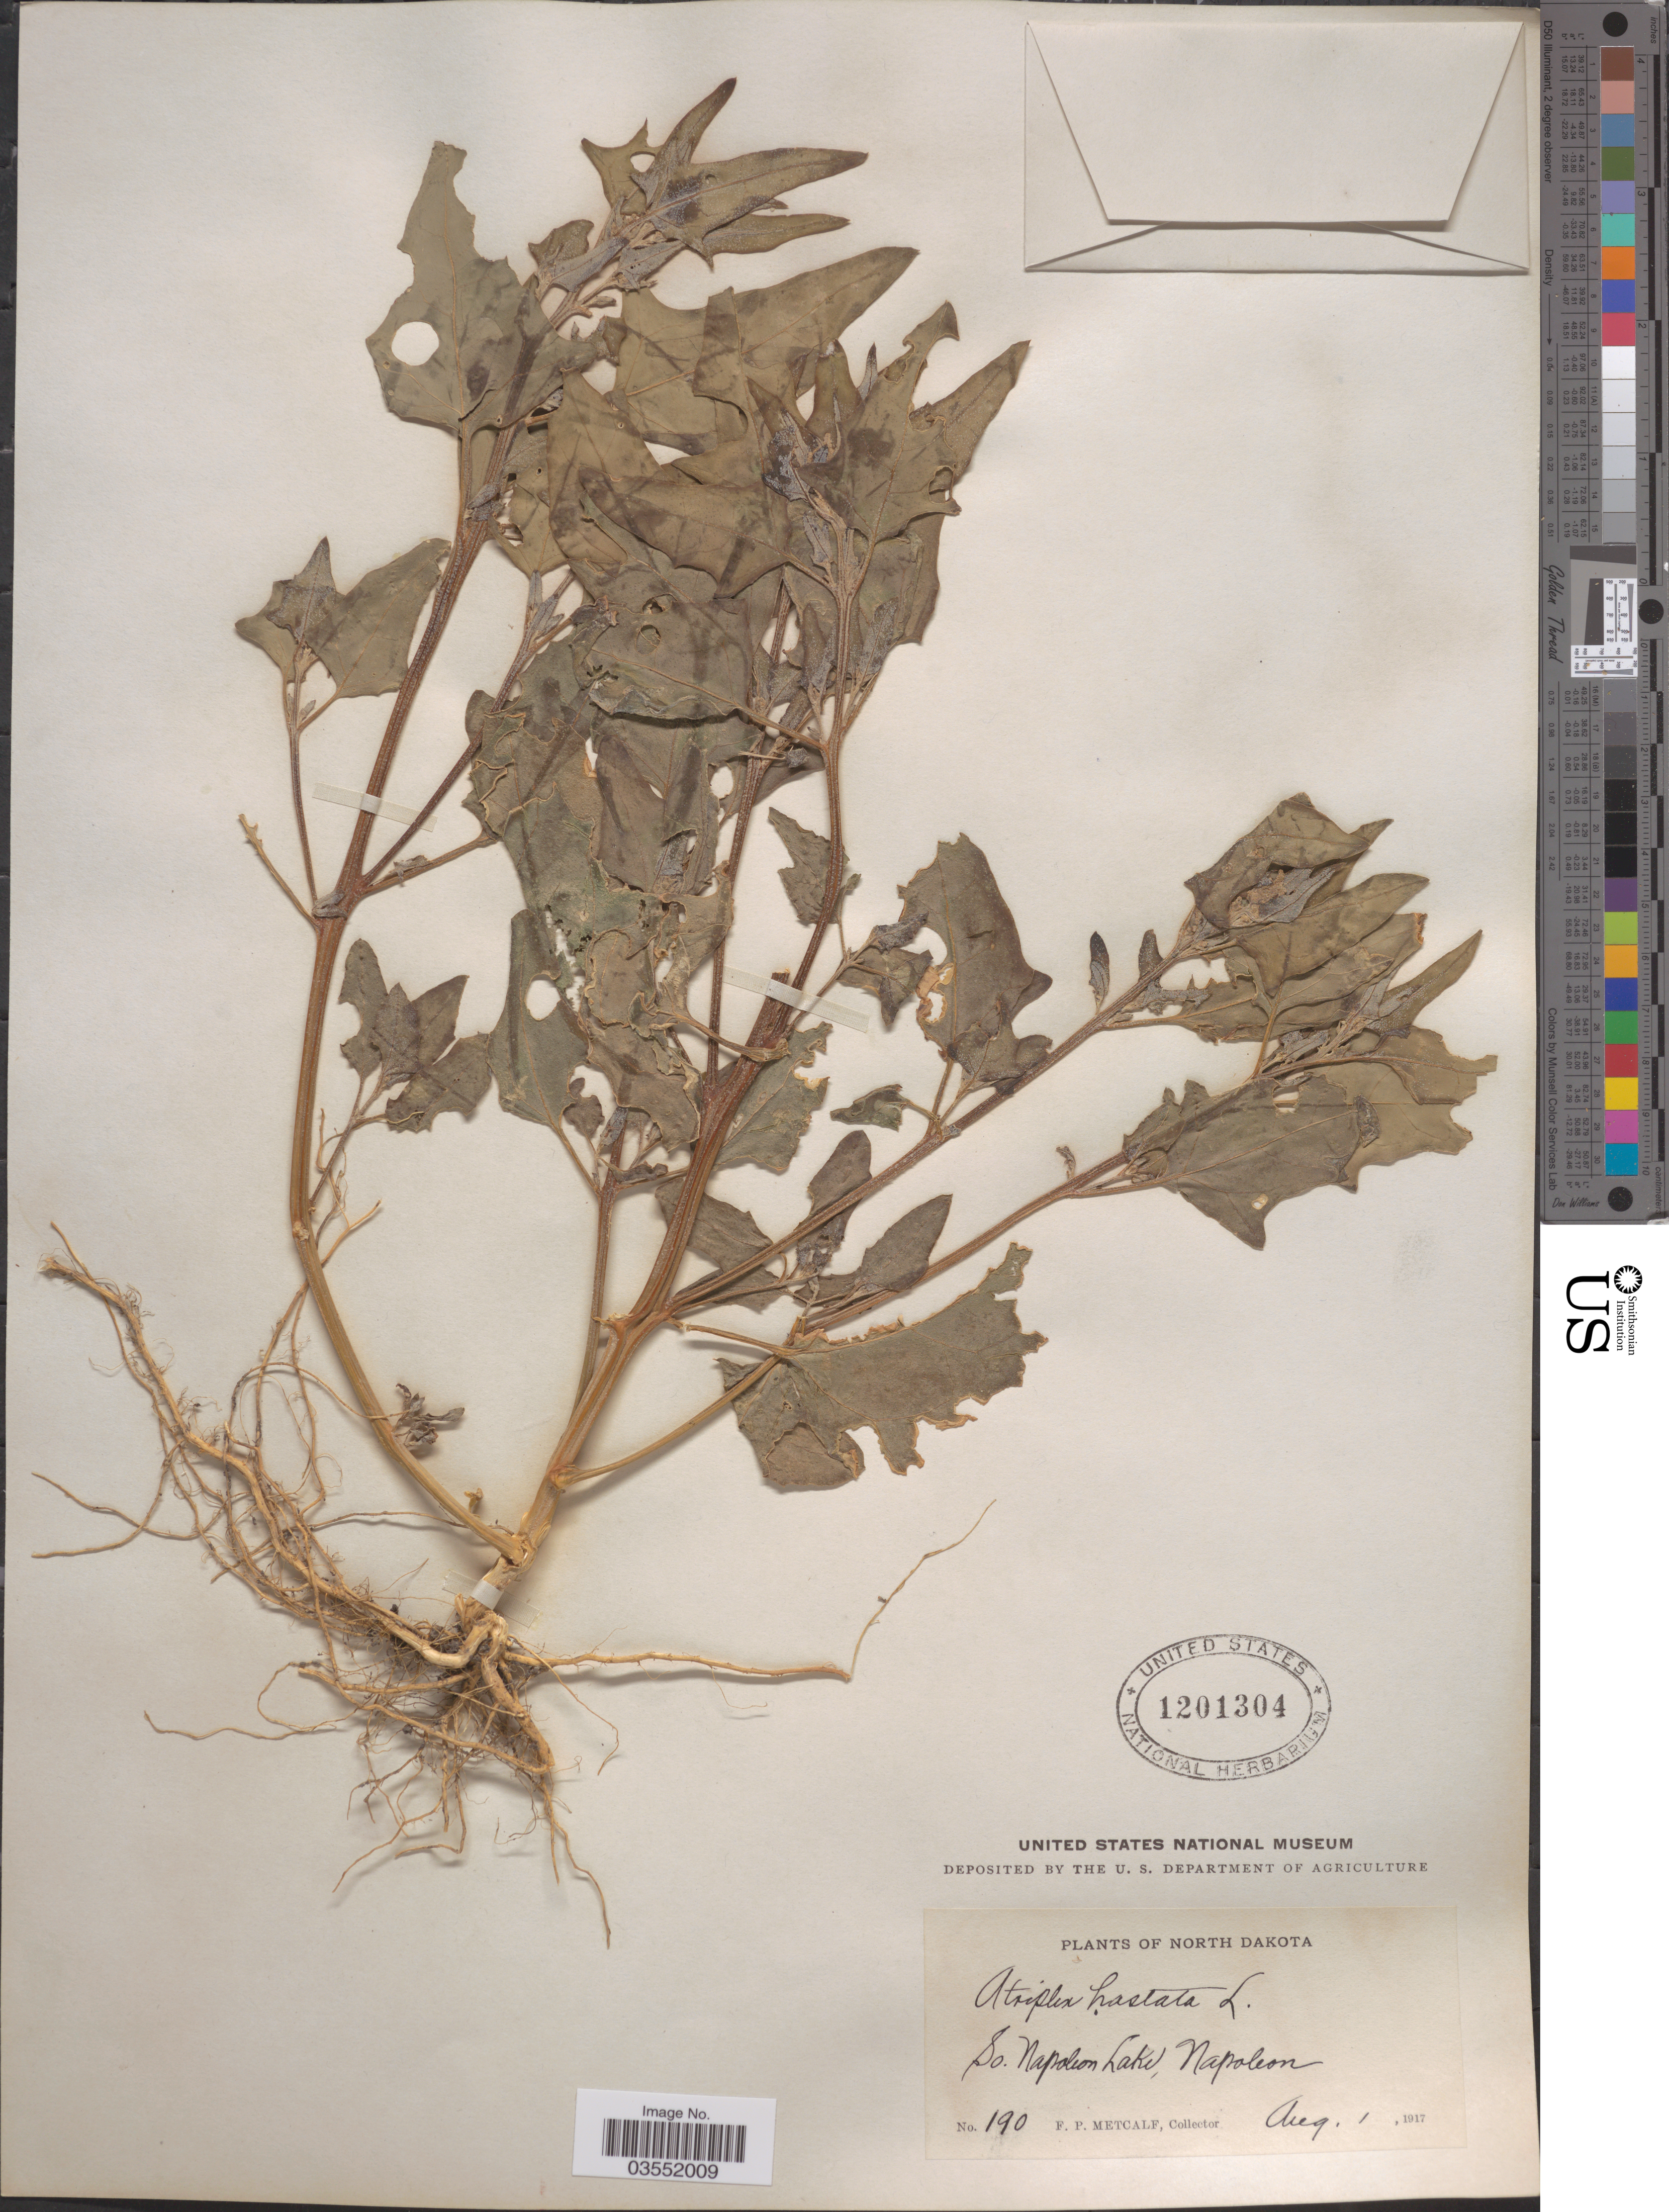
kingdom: Plantae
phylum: Tracheophyta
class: Magnoliopsida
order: Caryophyllales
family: Amaranthaceae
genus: Atriplex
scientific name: Atriplex hastata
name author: L.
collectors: F. Metcalf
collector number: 190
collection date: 1917-08-01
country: United States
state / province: North Dakota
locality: So. Napoleon Lake, Napoleon.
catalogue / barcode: US 1201304